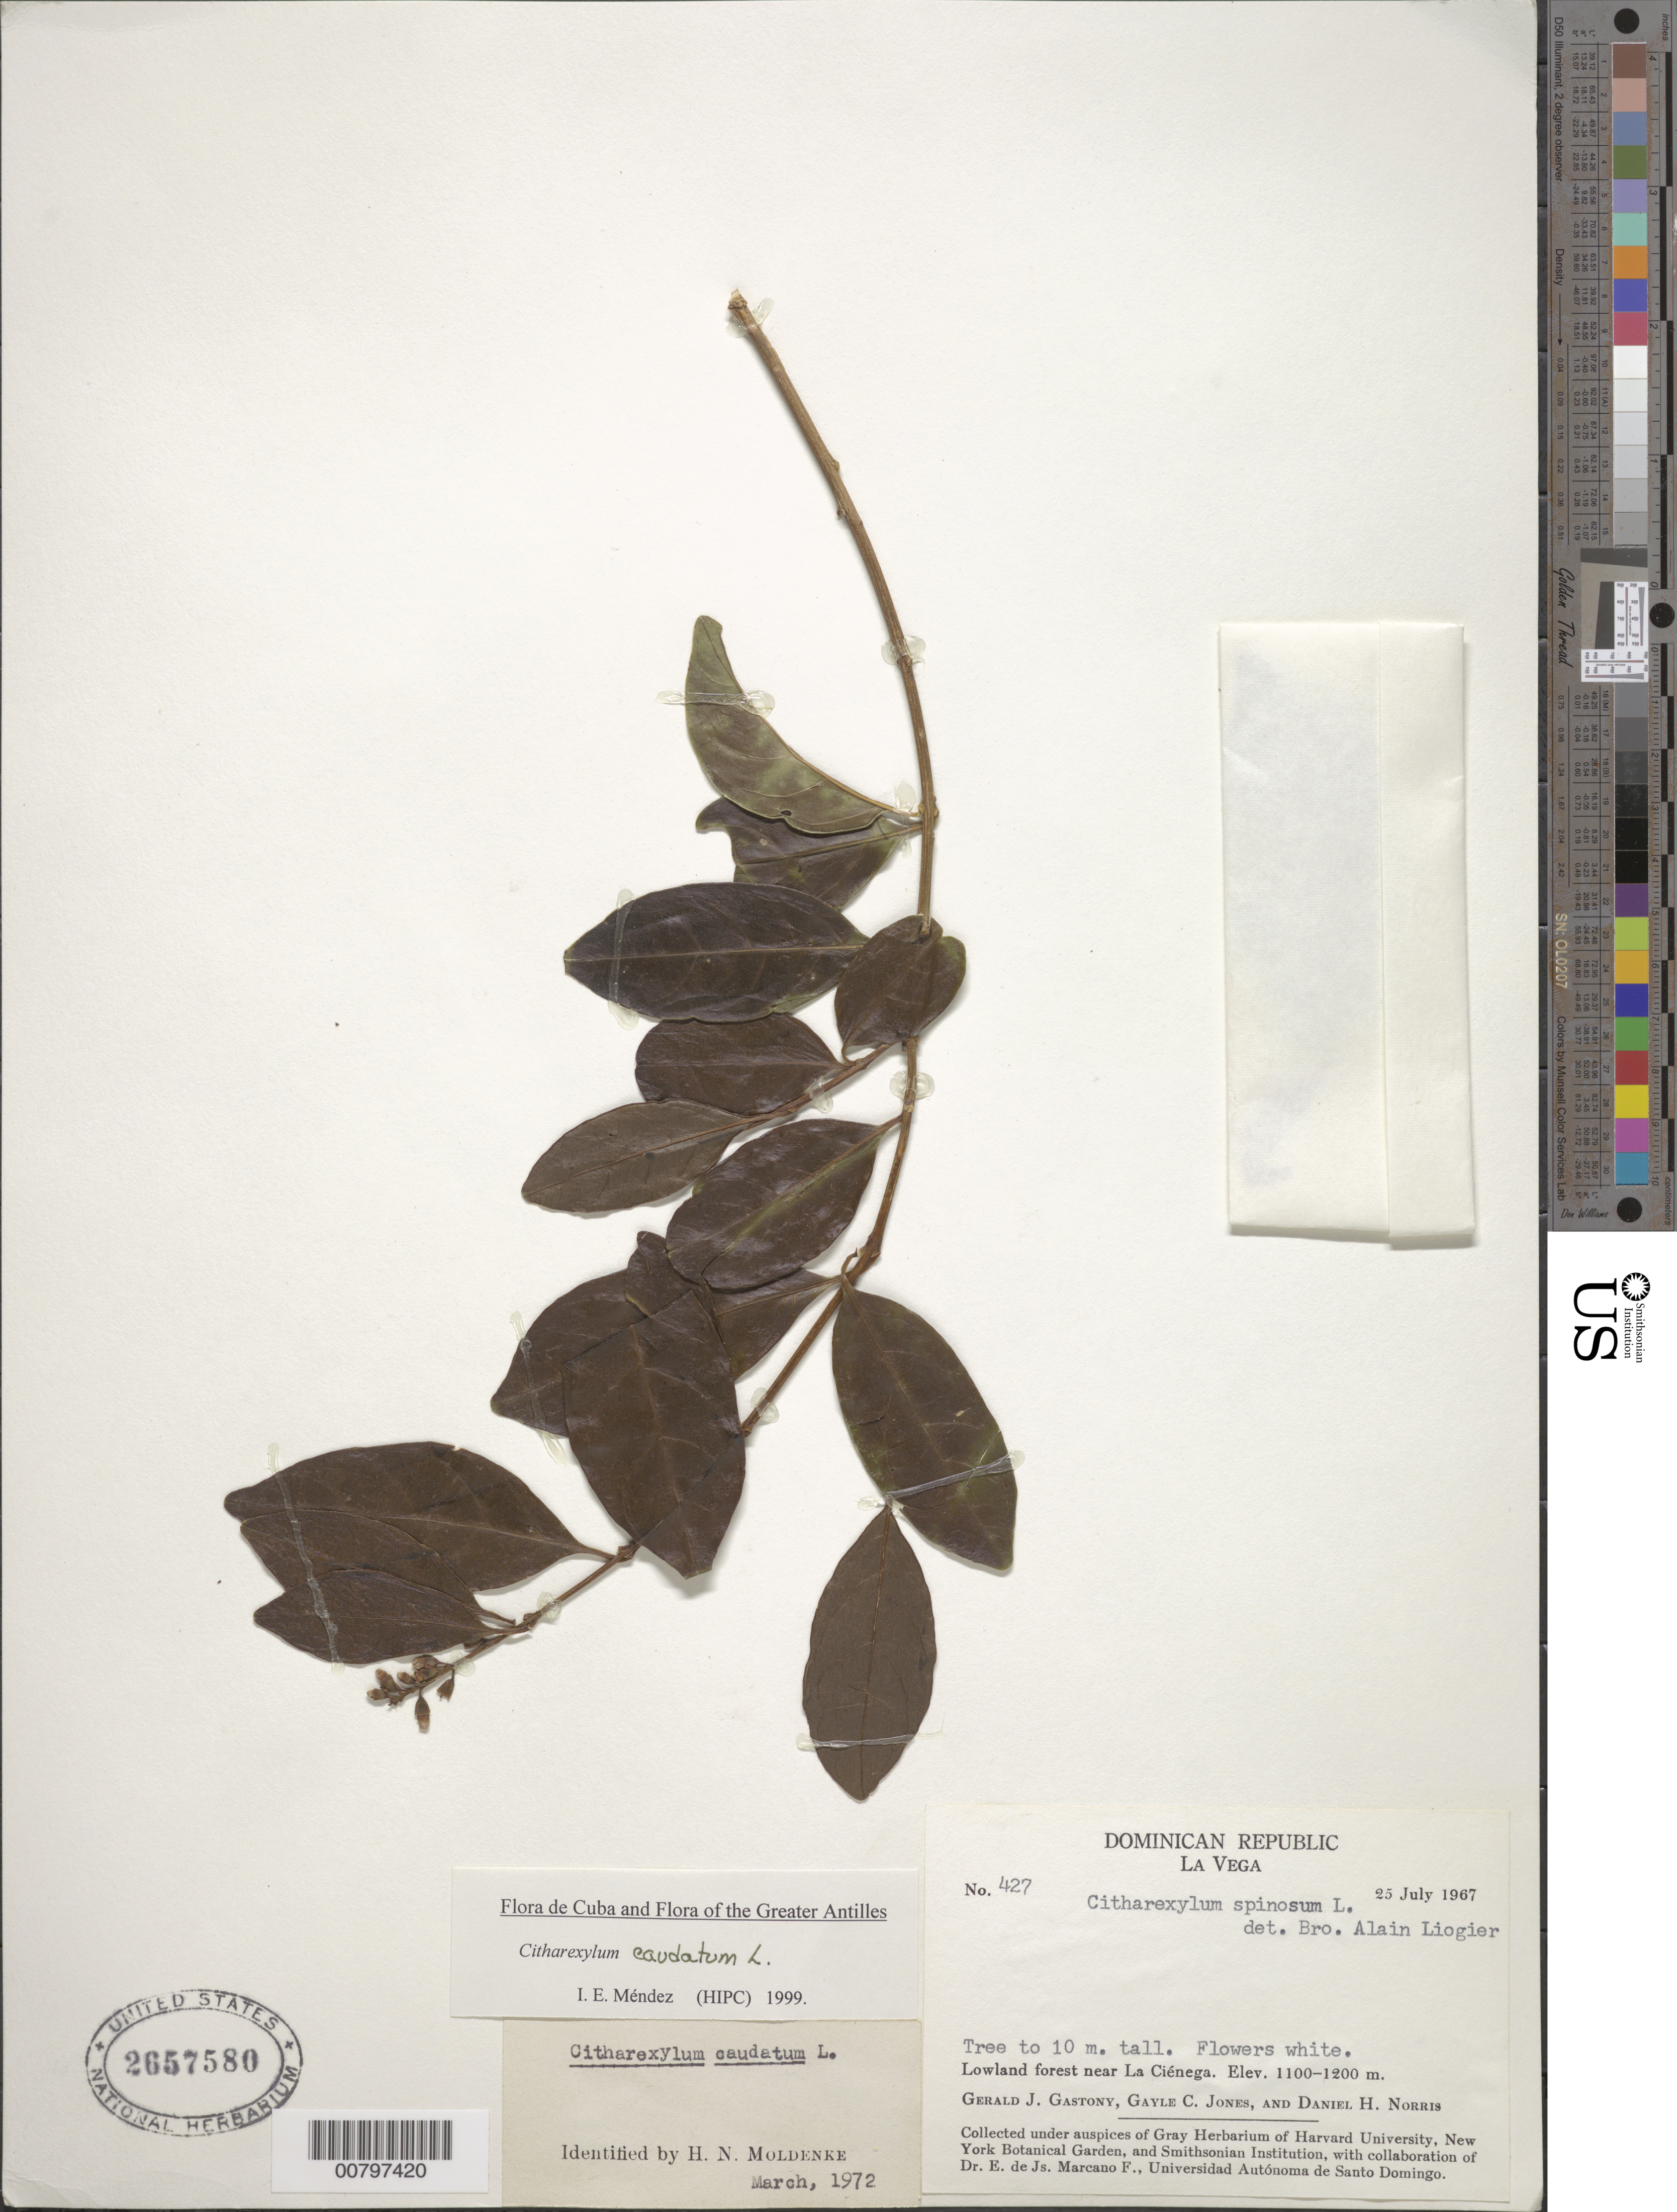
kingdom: Plantae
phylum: Tracheophyta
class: Magnoliopsida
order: Lamiales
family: Verbenaceae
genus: Citharexylum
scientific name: Citharexylum caudatum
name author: L.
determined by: Méndez, Isidro E., (HIPC)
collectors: G. Gastony, G. C. Jones & D. H. Norris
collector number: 427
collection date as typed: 25 Jul 1967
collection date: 1967-07-25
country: Dominican Republic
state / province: La Vega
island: Hispaniola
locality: Lowland forest near La Ciénega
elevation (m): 1100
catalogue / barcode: US 2657580